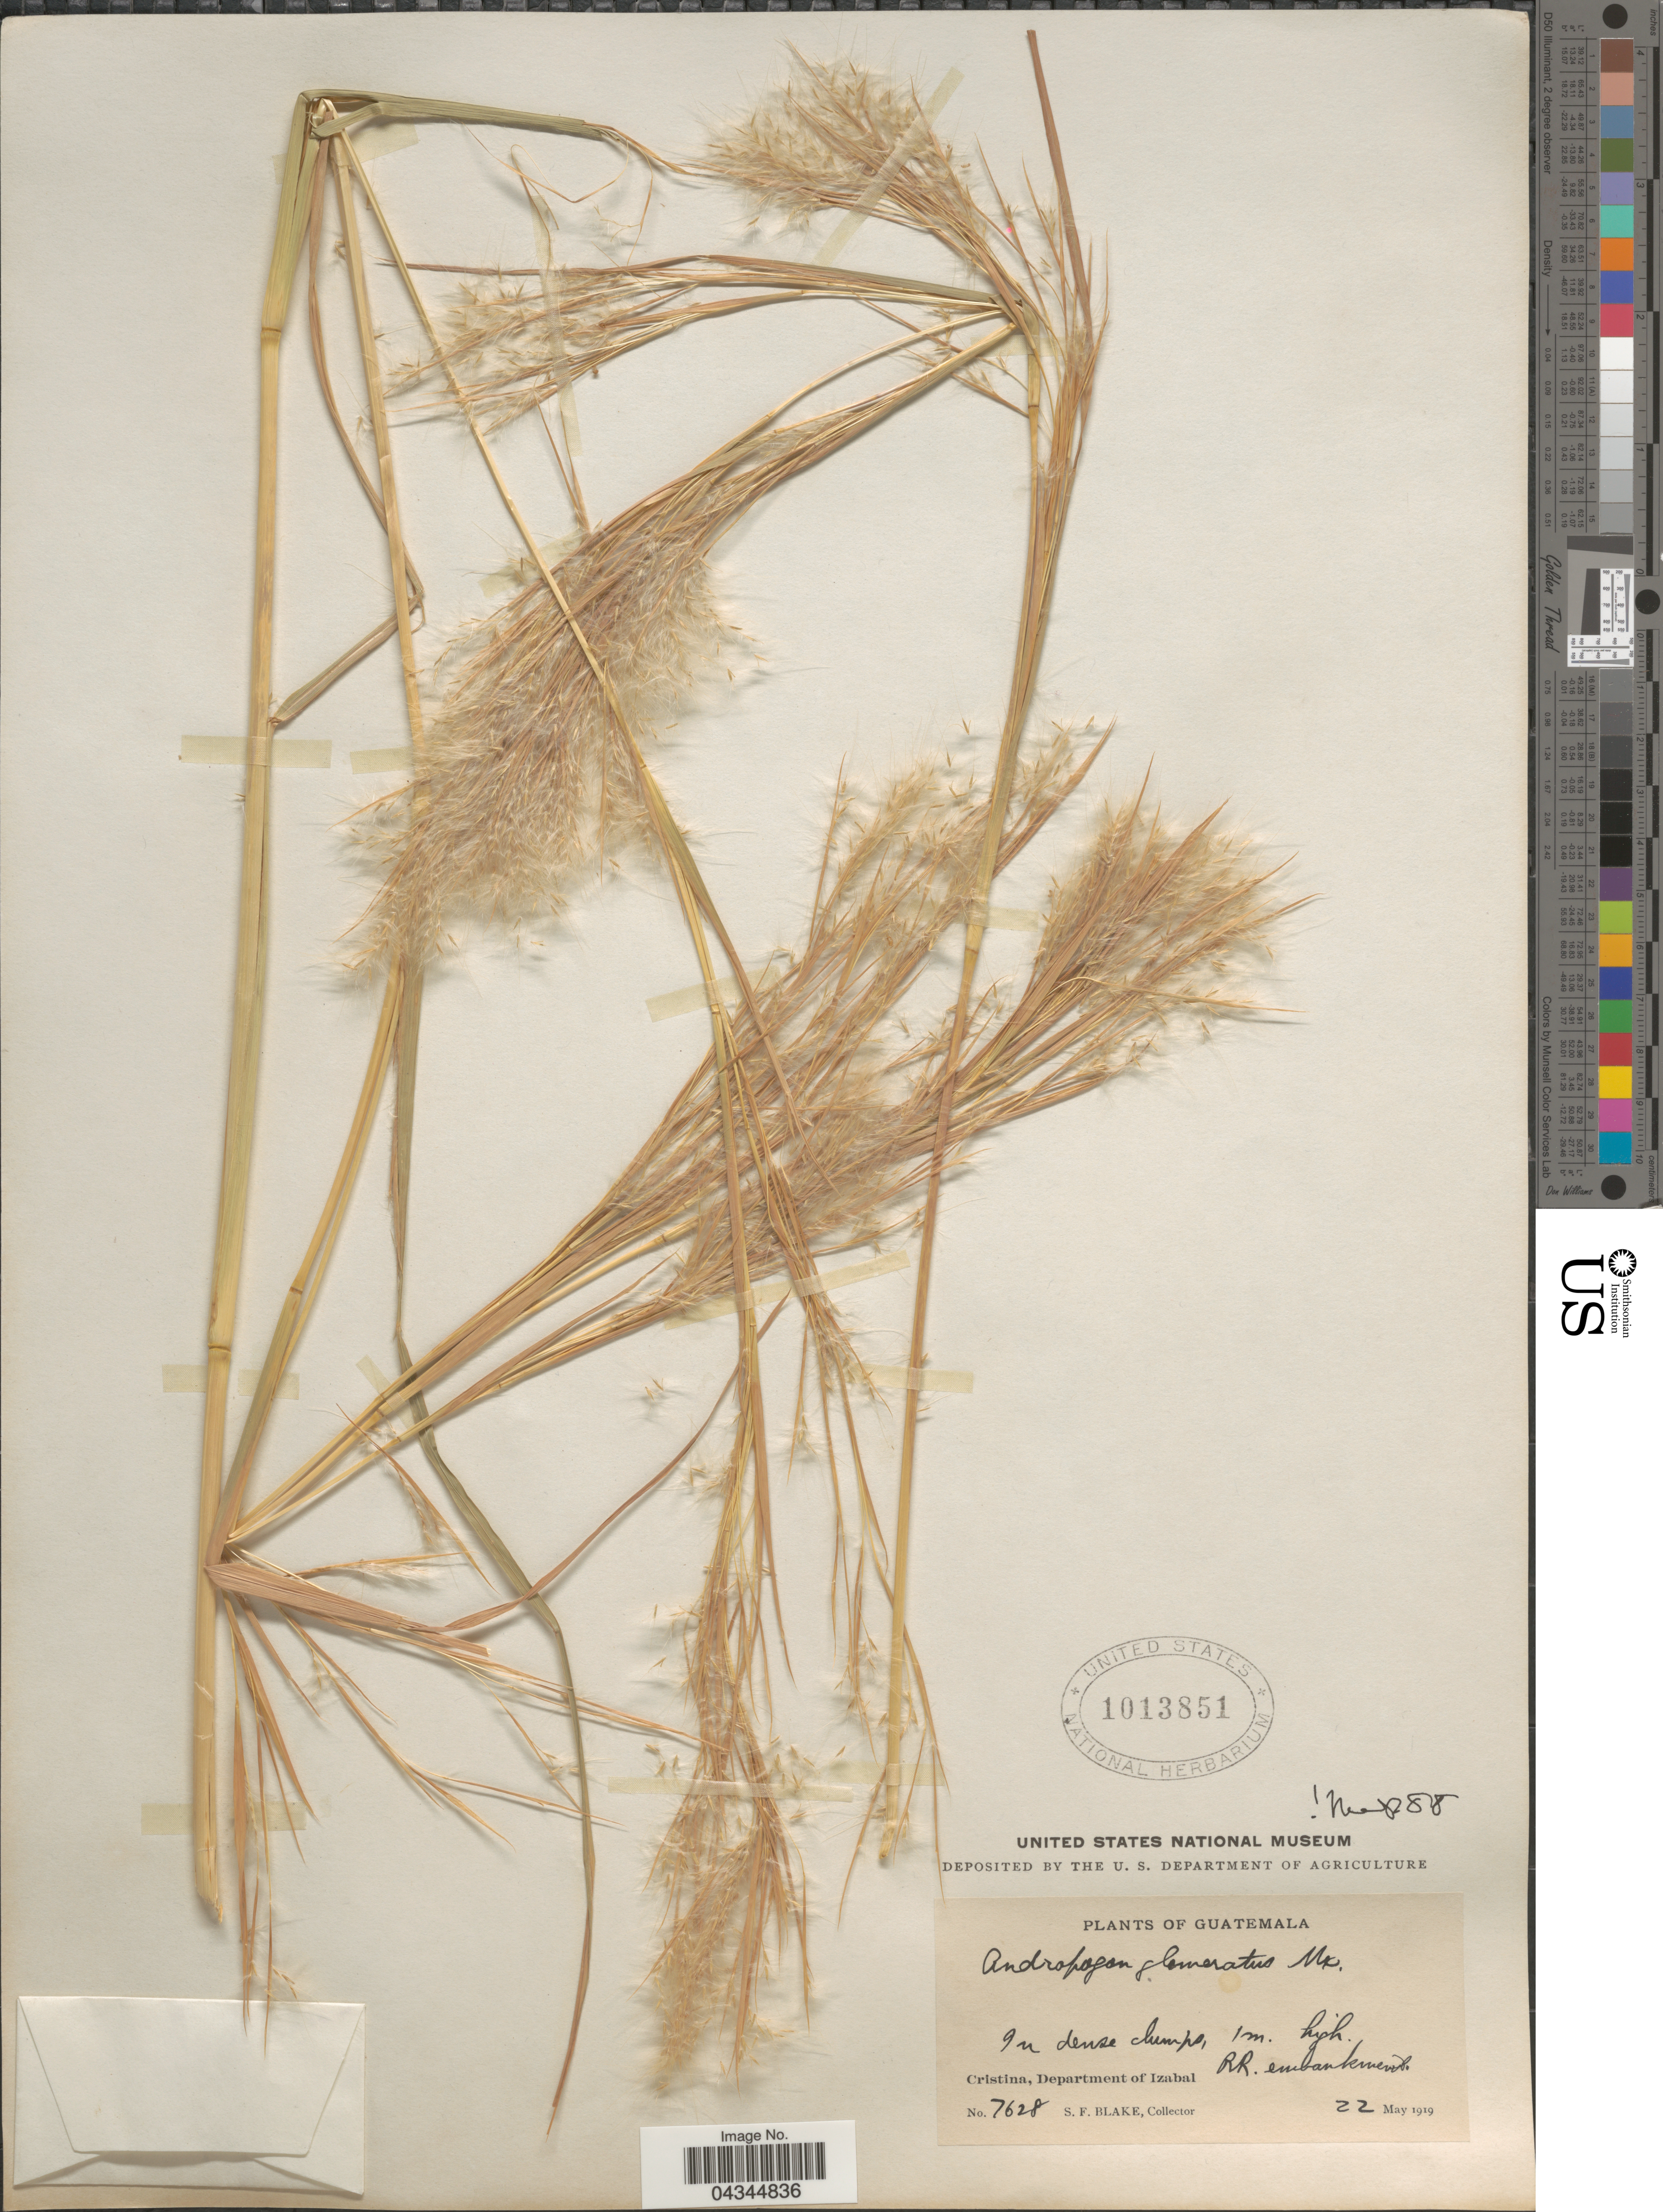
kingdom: Plantae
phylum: Tracheophyta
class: Liliopsida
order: Poales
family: Poaceae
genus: Andropogon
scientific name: Andropogon glomeratus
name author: (Walter) Britton et al.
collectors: S. Blake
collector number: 7628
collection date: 1919-05-22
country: Guatemala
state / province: Izabal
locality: Cristina, Department of Izabal. RR. embankment.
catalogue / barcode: US 1013851